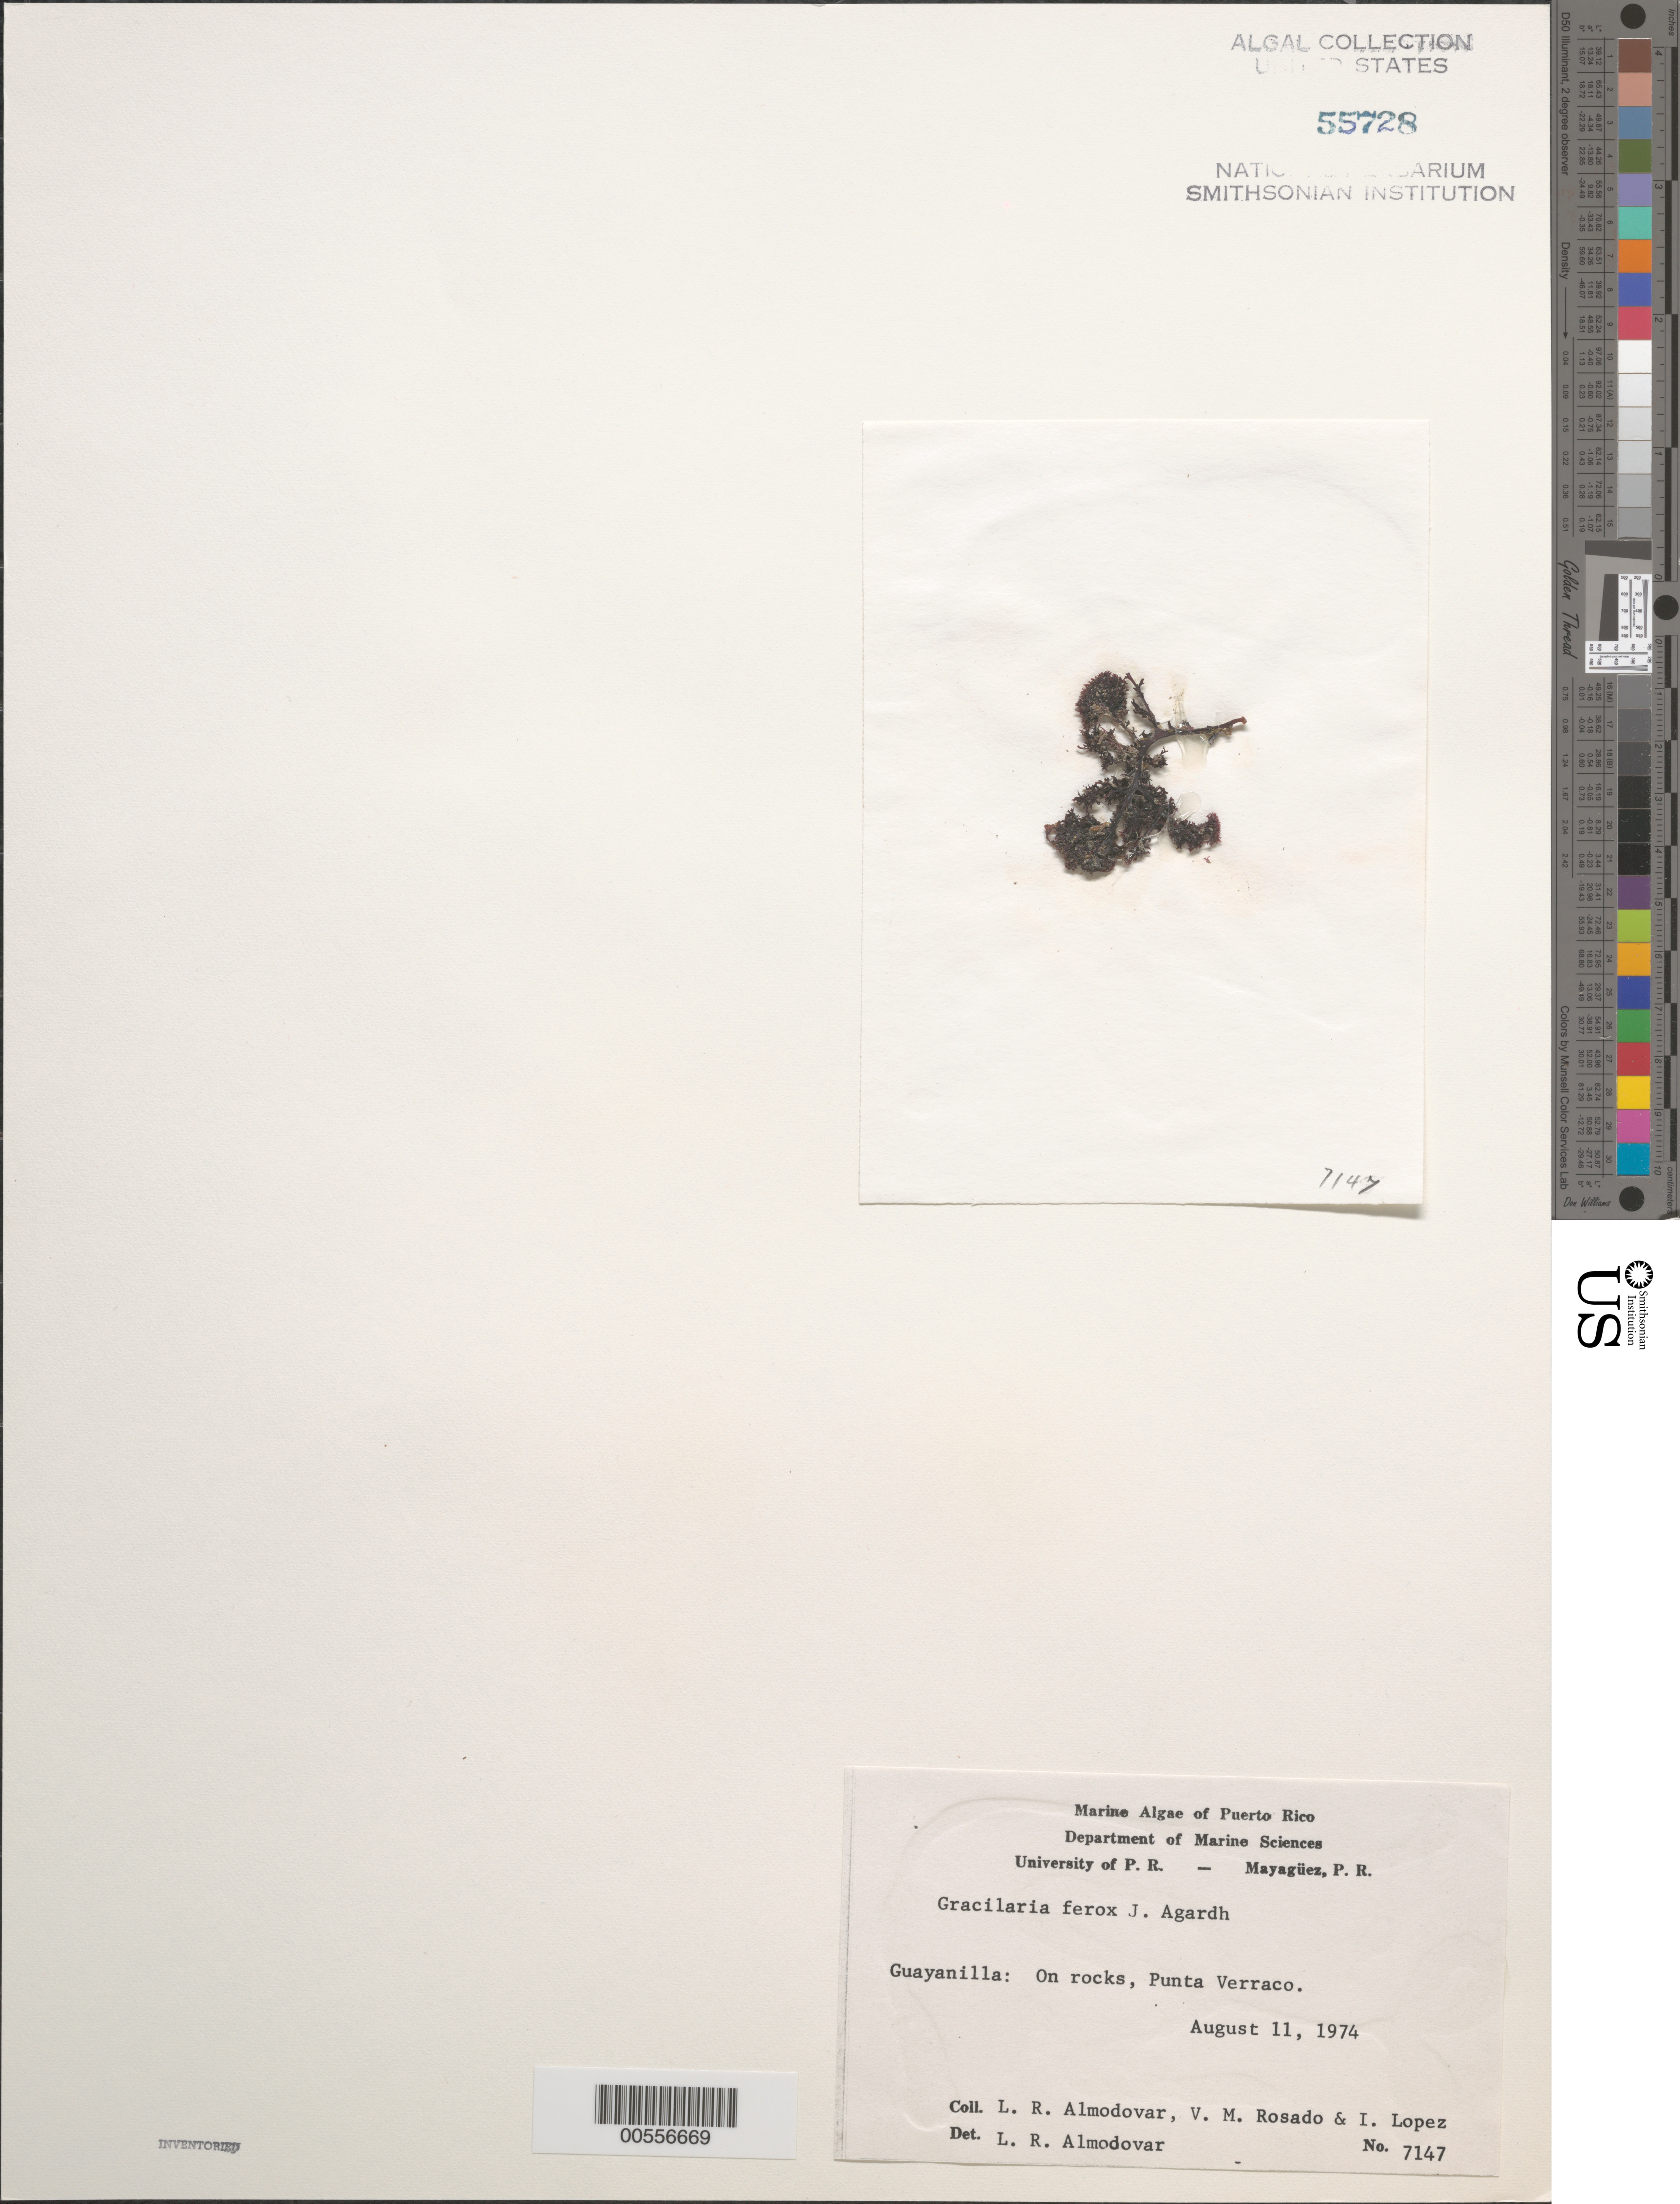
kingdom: Plantae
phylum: Rhodophyta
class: Florideophyceae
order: Gracilariales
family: Gracilariaceae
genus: Gracilaria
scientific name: Gracilaria ferox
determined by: Almodovar, L. R.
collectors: L. Almodovar, V. Rosado & I. Lopéz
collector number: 7147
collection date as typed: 11 Aug 1974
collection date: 1974-08-11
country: Puerto Rico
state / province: Guayanilla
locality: Punta verraco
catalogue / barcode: US 55728